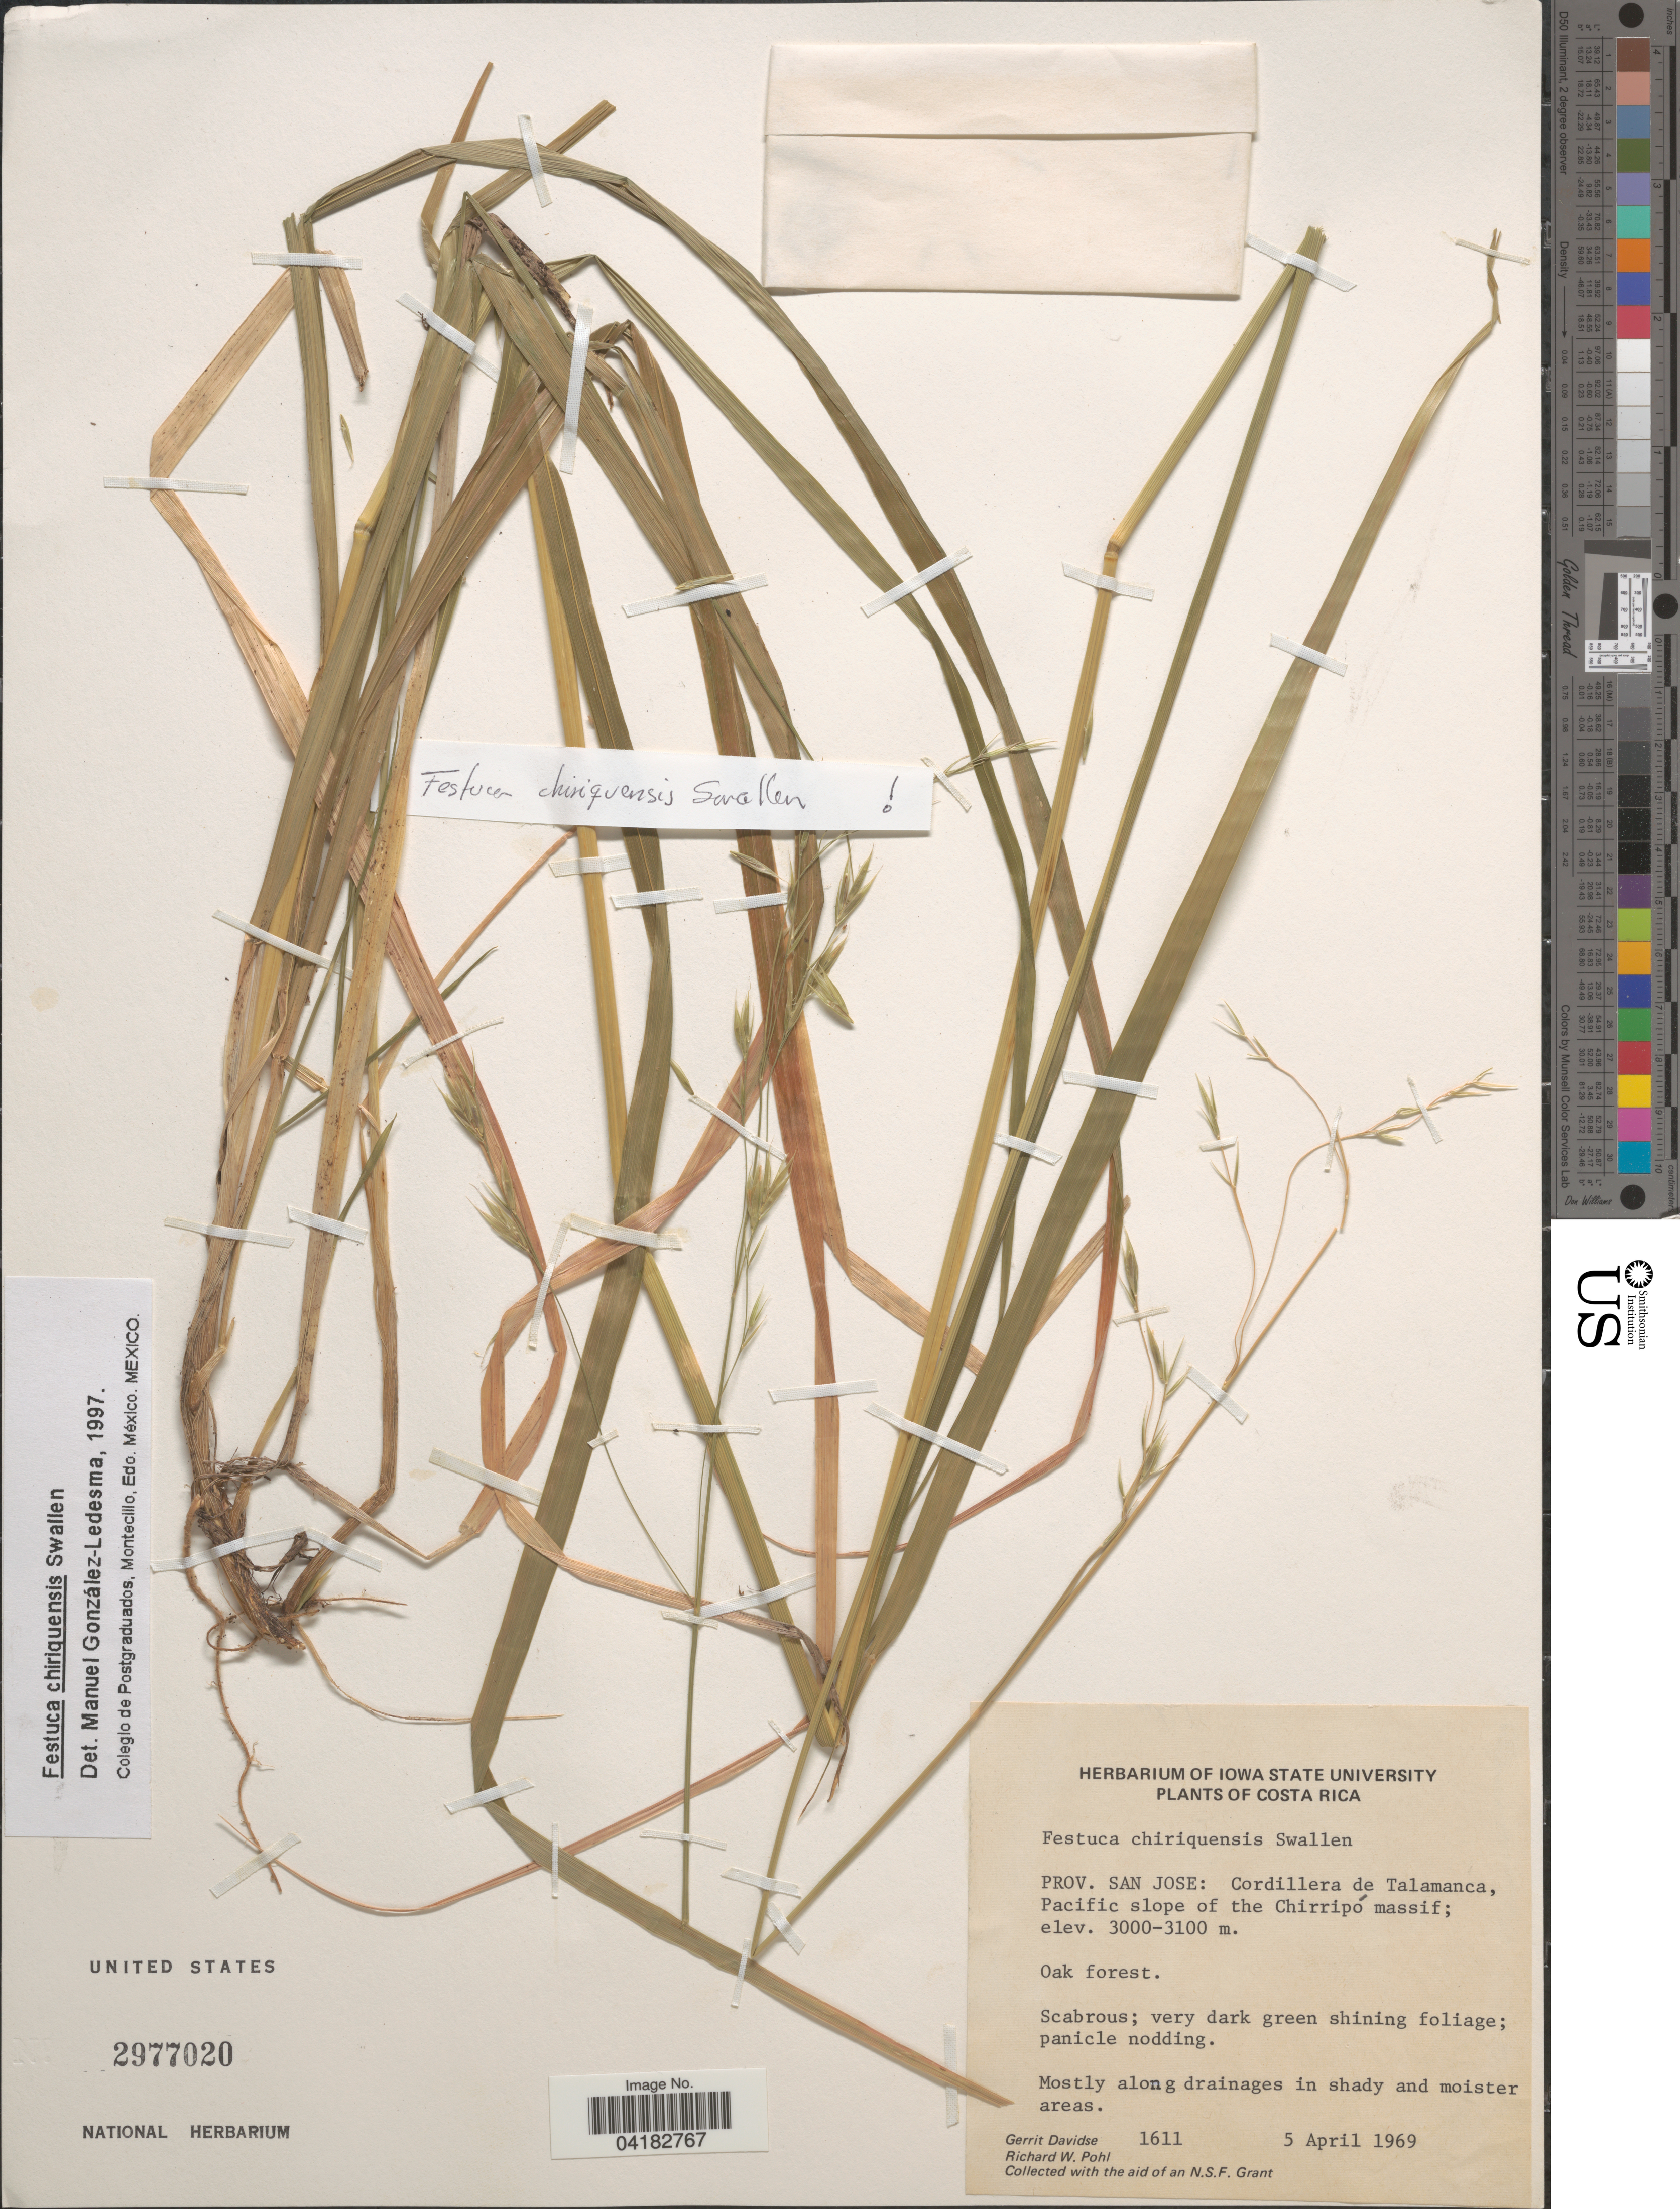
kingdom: Plantae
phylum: Tracheophyta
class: Liliopsida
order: Poales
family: Poaceae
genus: Festuca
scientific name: Festuca chiriquensis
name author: Swallen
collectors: G. Davidse & R. W. Pohl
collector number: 1611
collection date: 1969-04-05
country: Costa Rica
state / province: San José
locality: Cordillera de Talamanca, Pacific slope of the Chirripó, massif.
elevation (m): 3000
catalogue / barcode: US 2977020